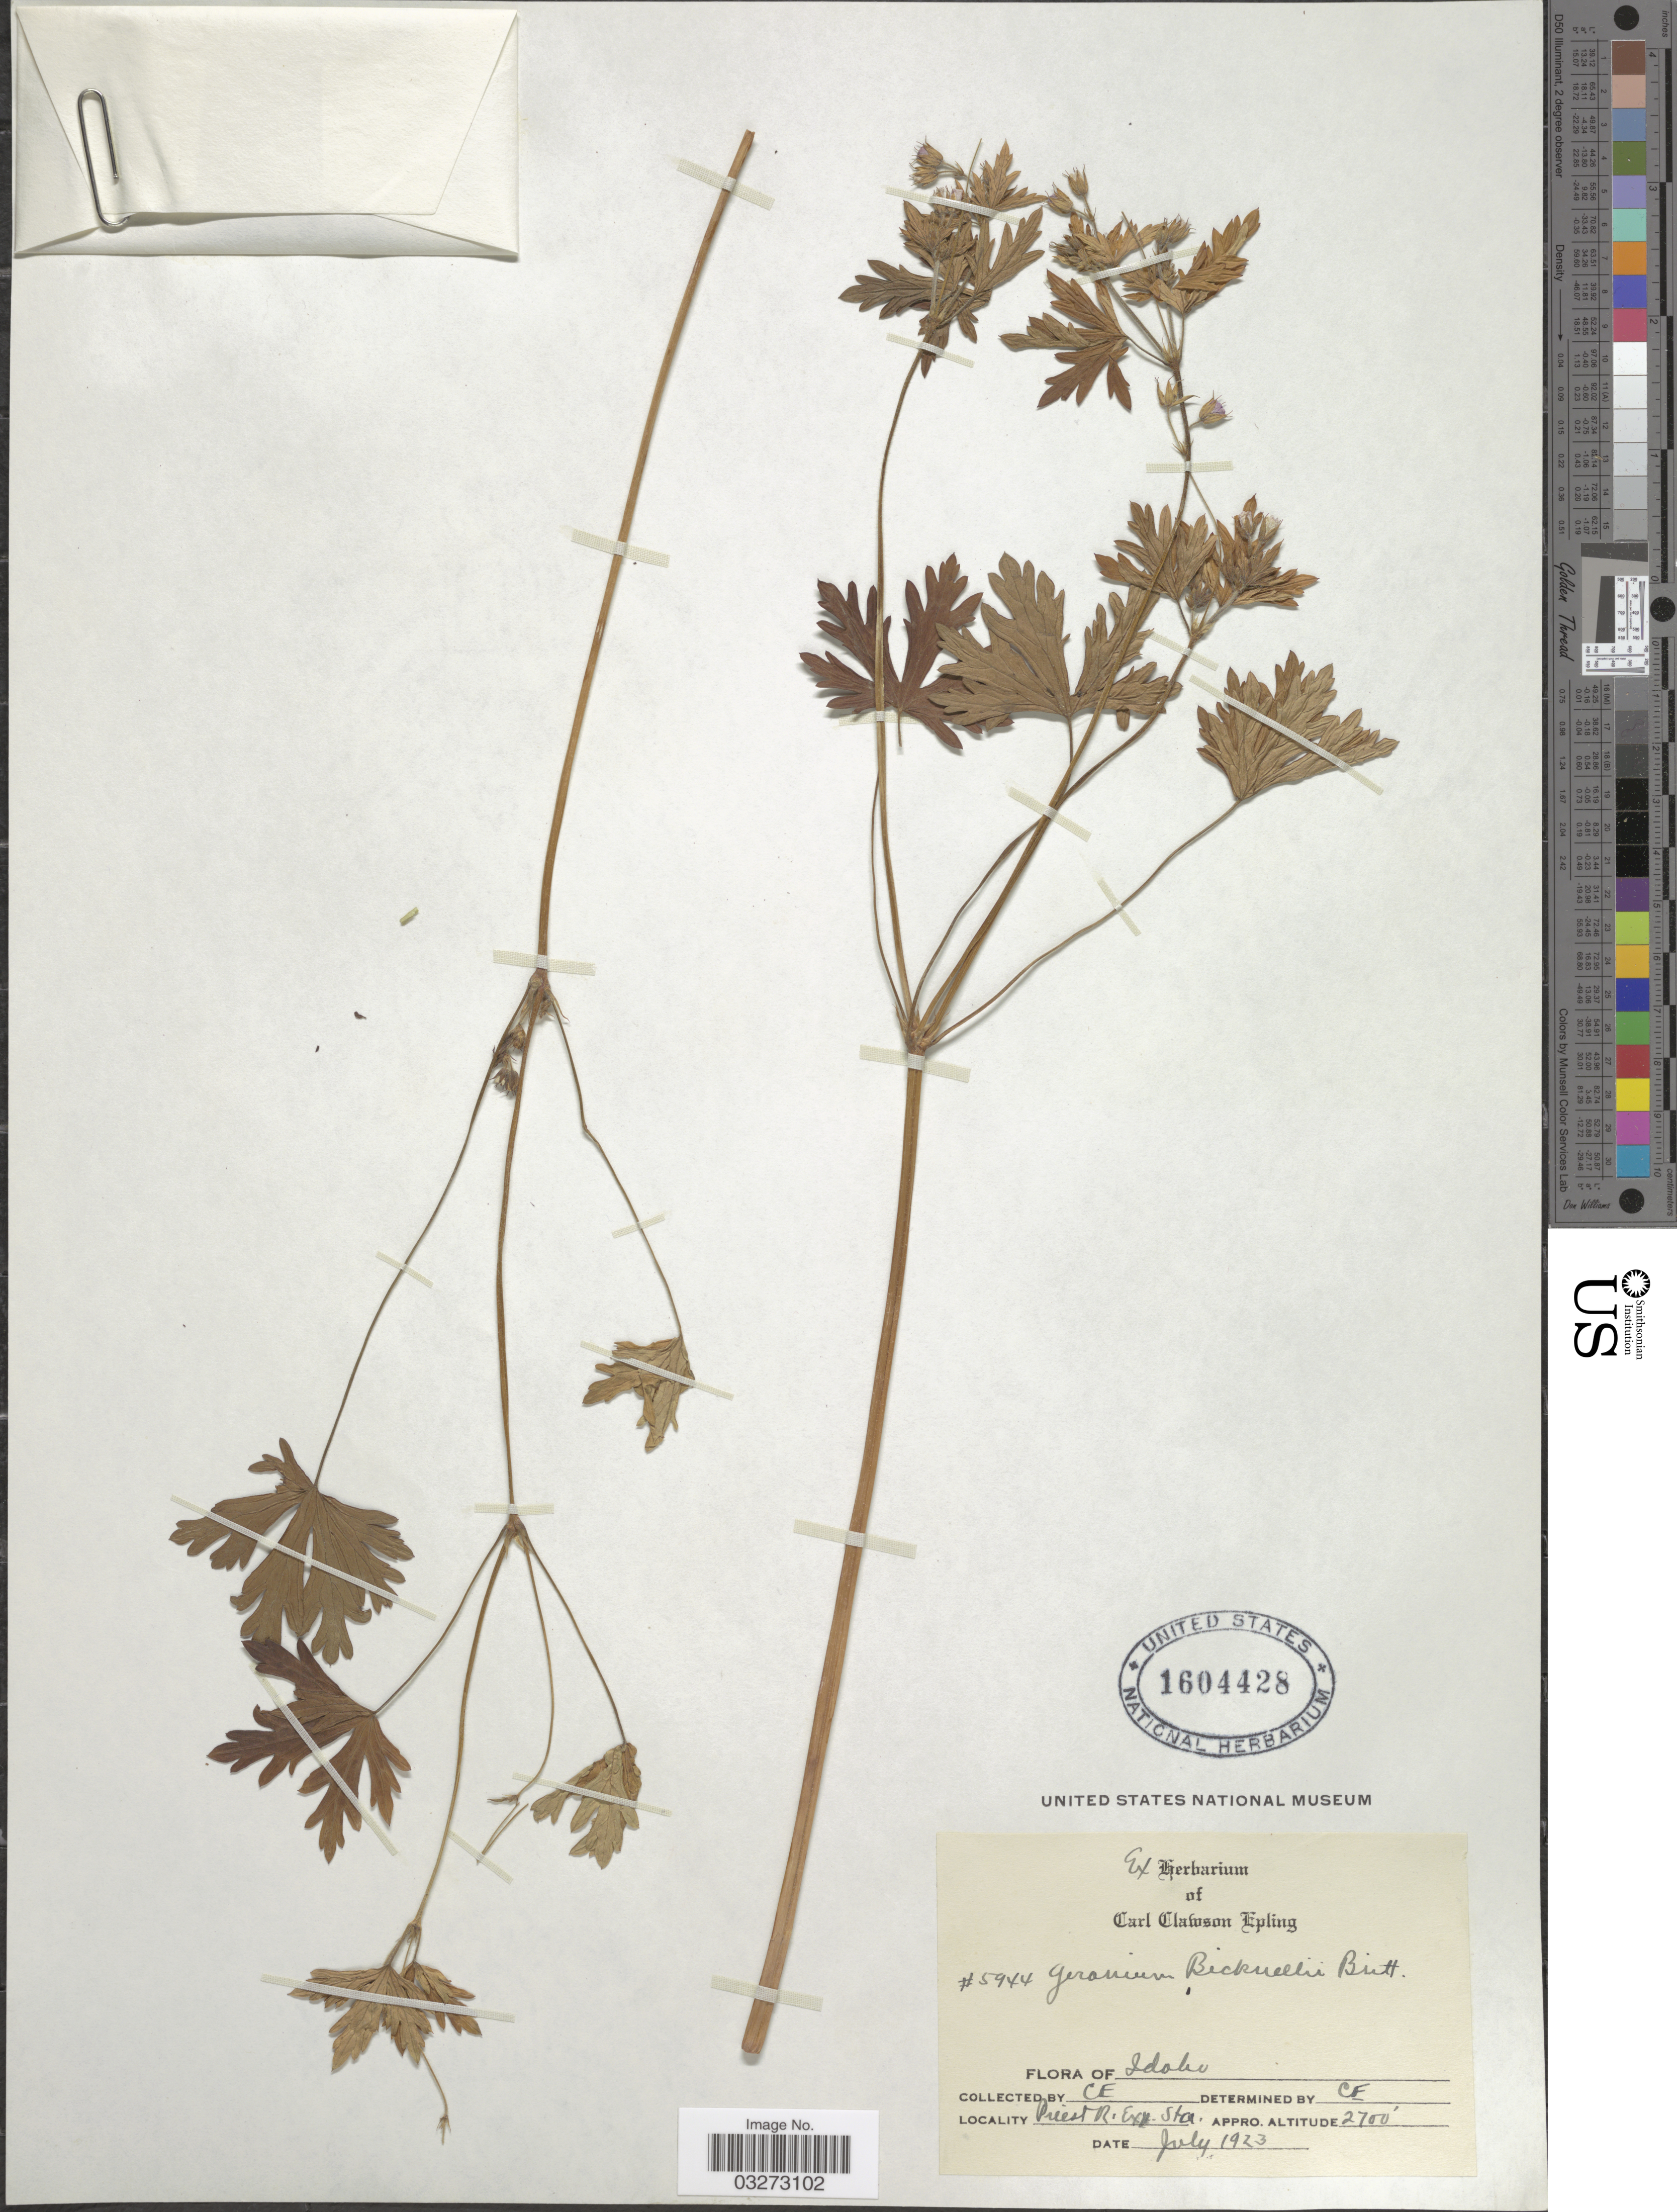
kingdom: Plantae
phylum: Tracheophyta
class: Magnoliopsida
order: Geraniales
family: Geraniaceae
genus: Geranium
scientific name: Geranium bicknellii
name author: Britton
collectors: C. C. Epling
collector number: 5944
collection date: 1923-07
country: United States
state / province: Idaho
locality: Priest R. Exp. Sta.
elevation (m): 823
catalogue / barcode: US 1604428